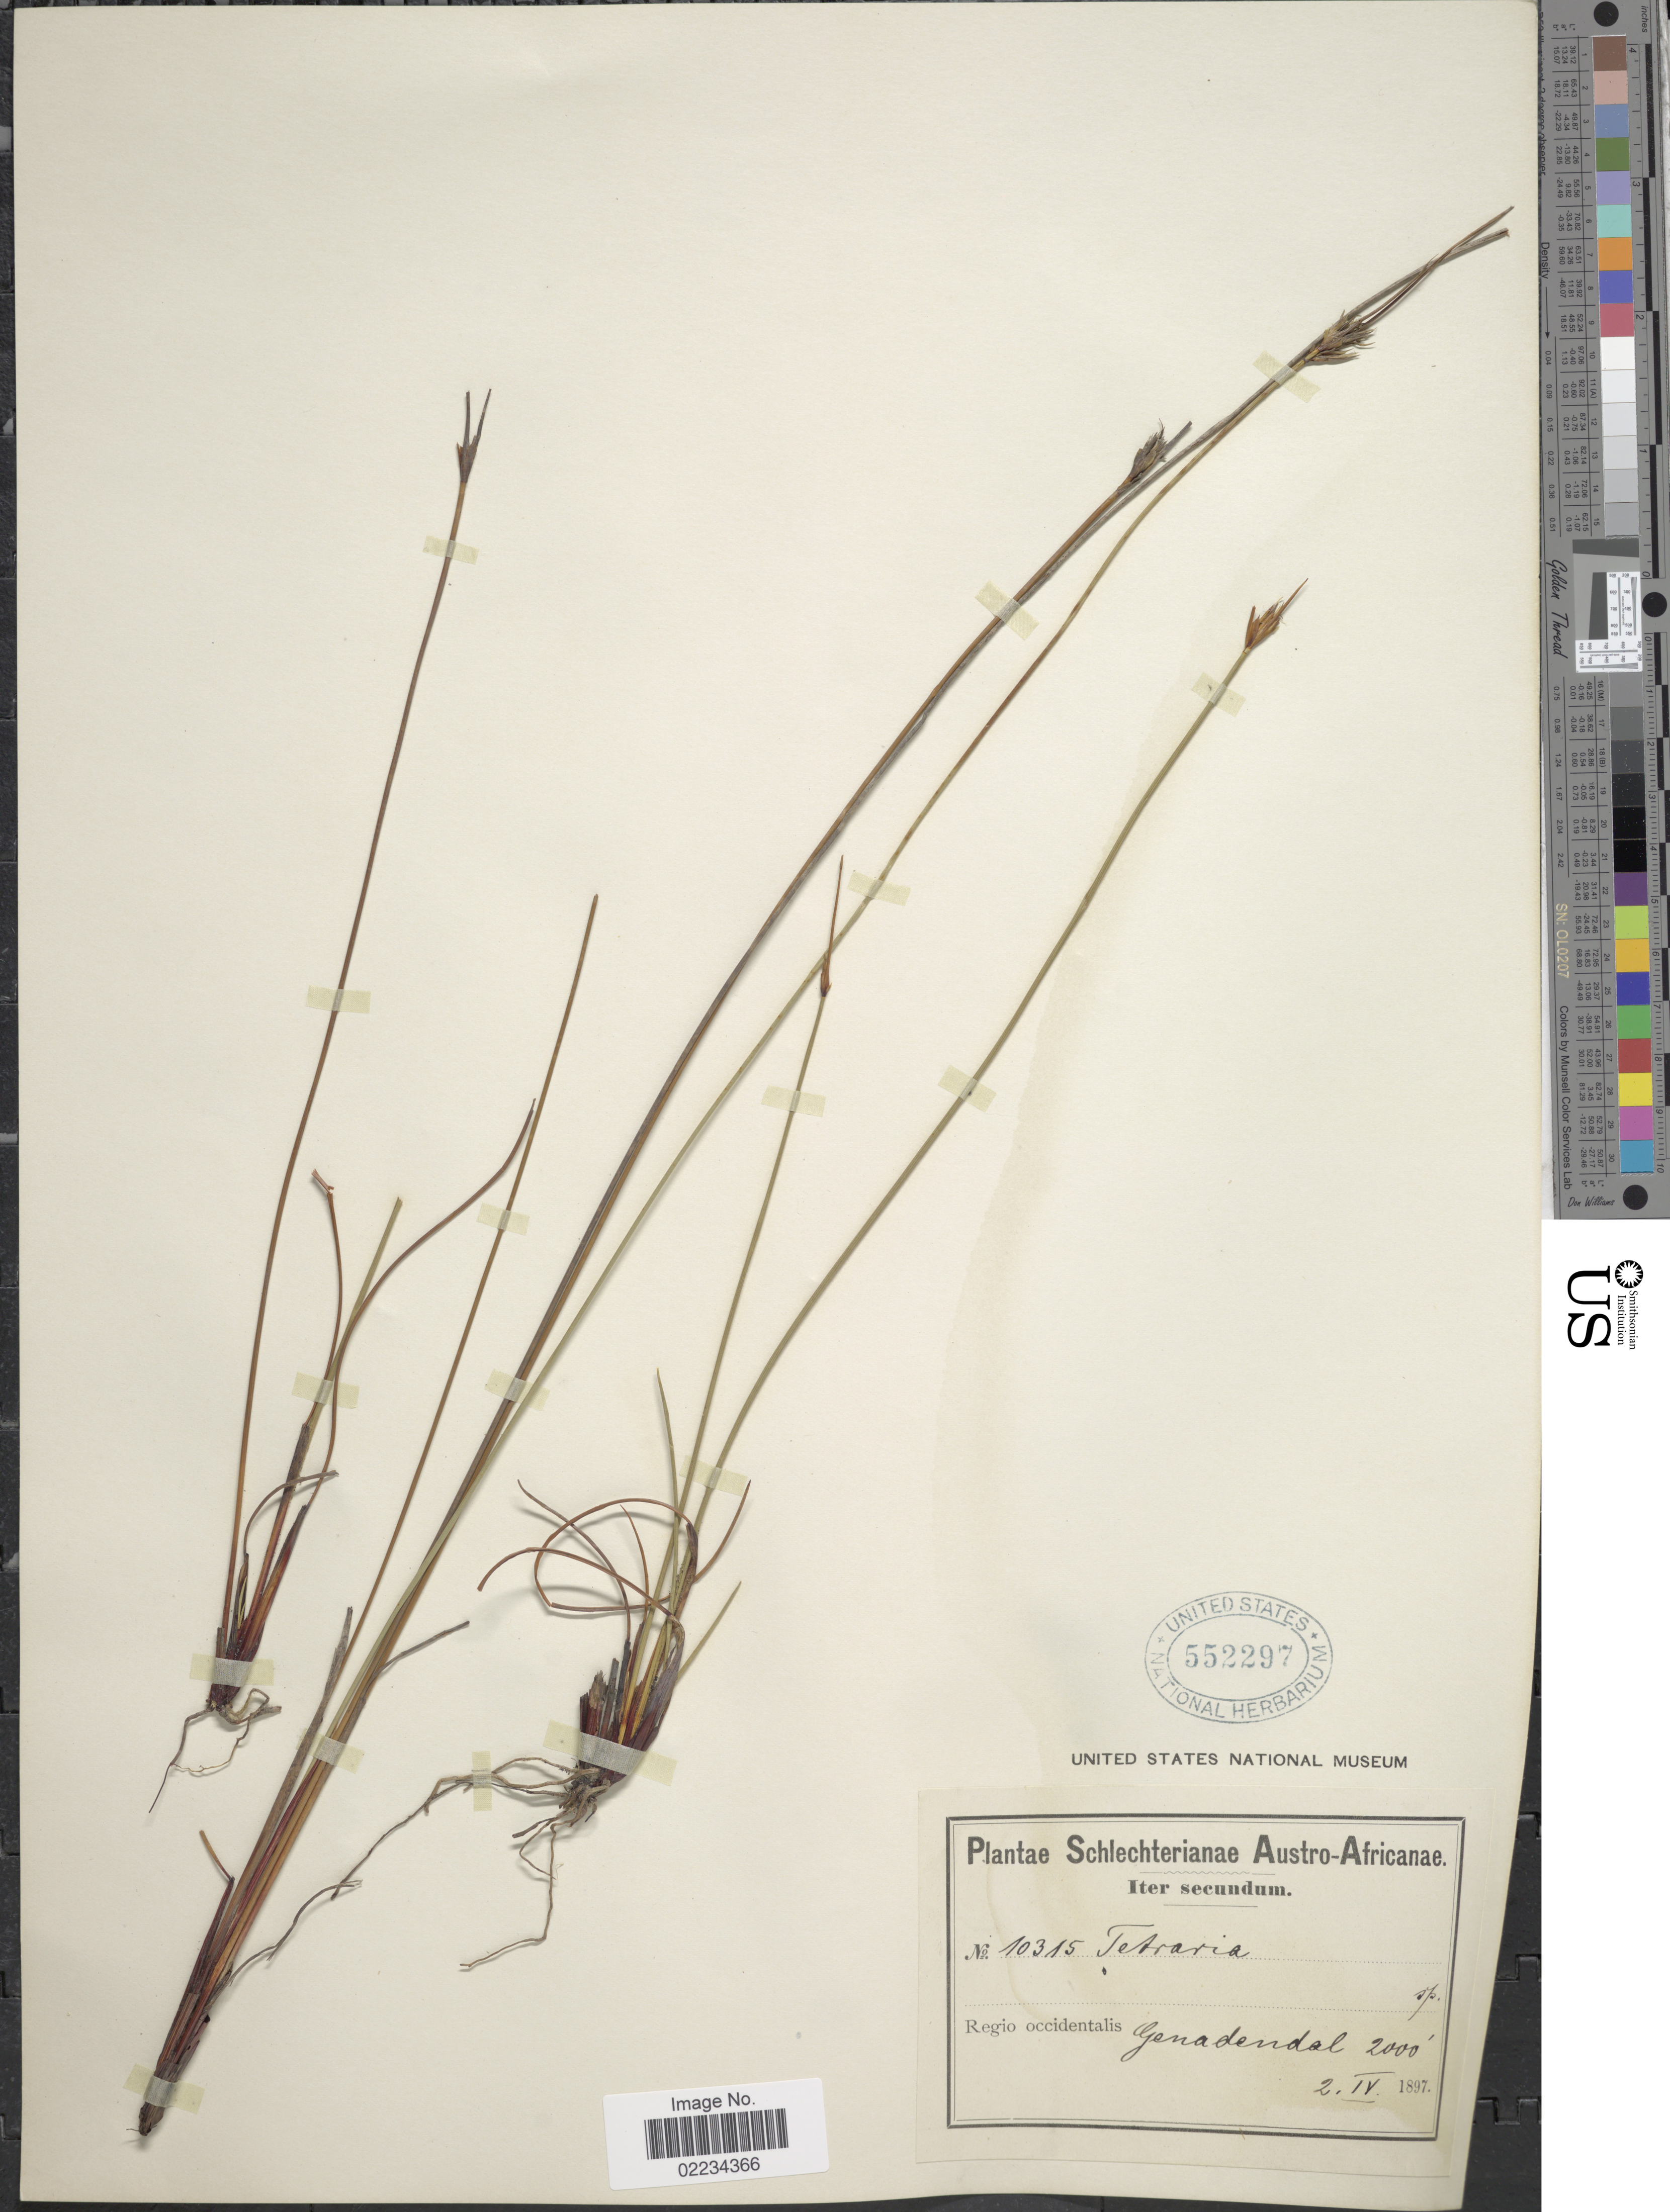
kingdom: Plantae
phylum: Tracheophyta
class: Liliopsida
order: Poales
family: Cyperaceae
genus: Schoenus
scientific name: Schoenus pictus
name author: (Boeckeler) Kuntze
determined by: Strong, Mark T., (BOT), Smithsonian Institution - National Museum of Natural History (UNITED STATES)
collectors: Schlechter, --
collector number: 10315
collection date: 1897-04-02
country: South Africa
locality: Austro-Africanae, Iter secundum, Regio occidentalis Genadendal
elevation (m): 610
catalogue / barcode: US 552297